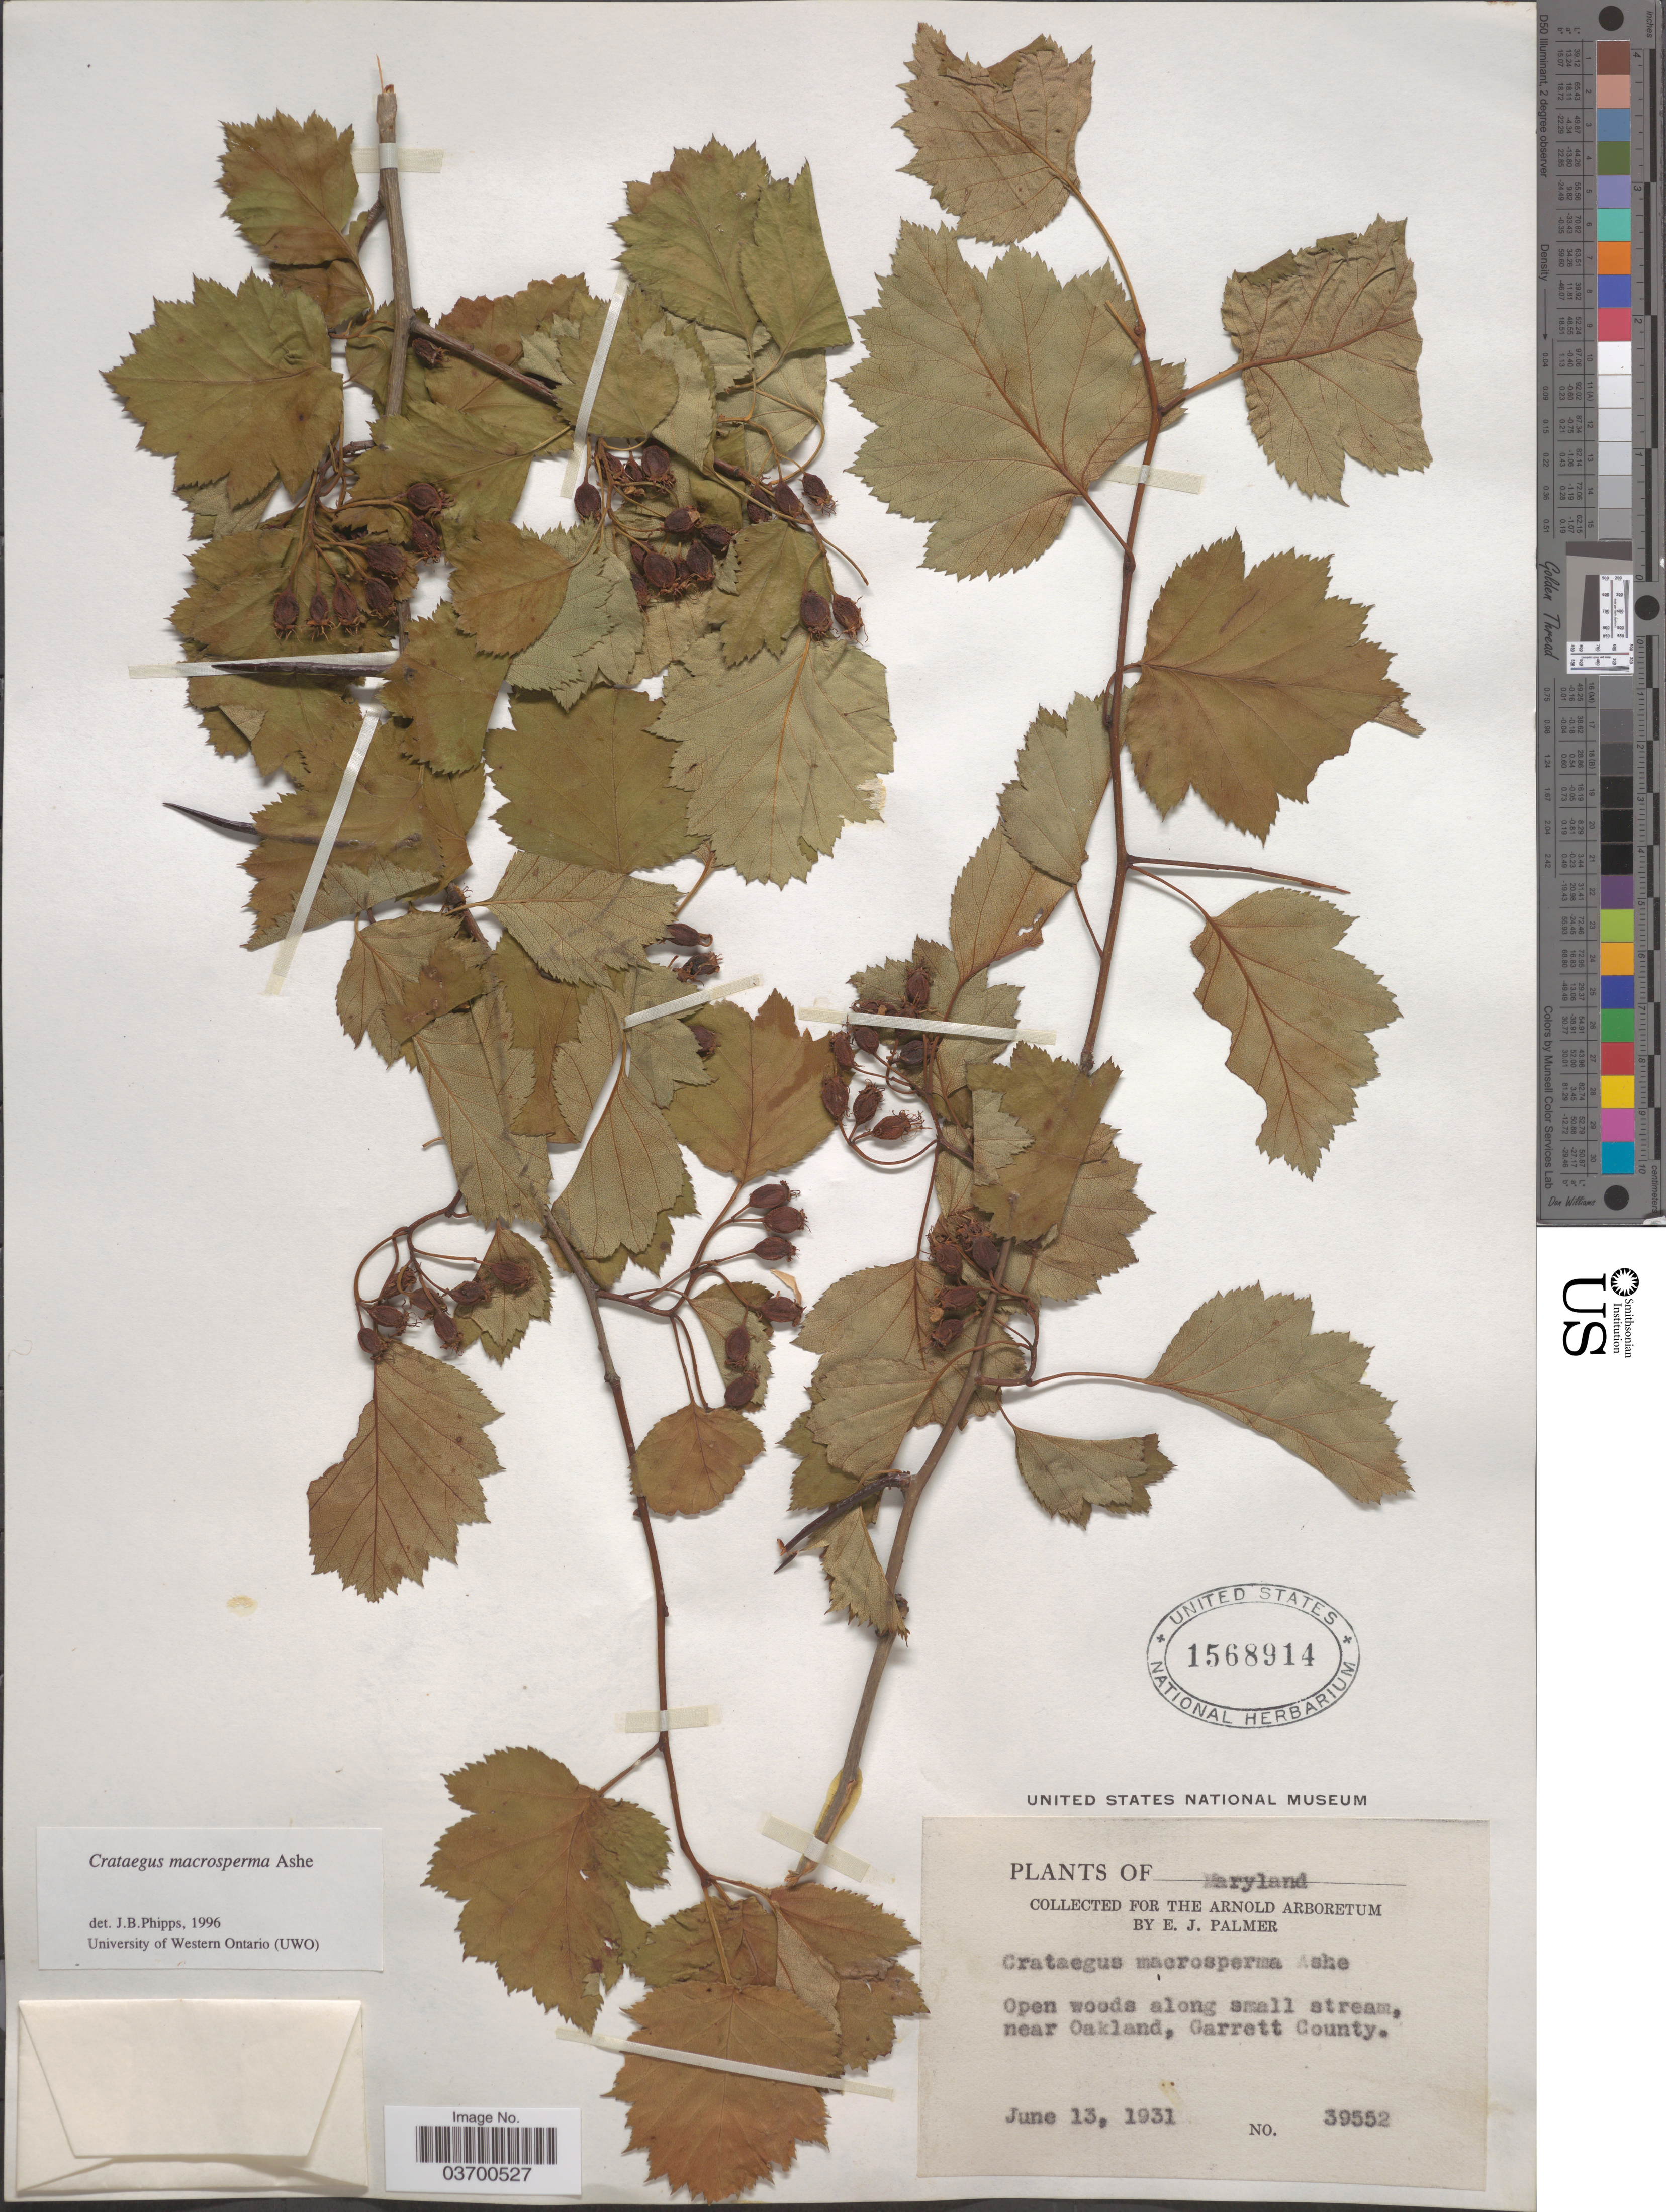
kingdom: Plantae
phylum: Tracheophyta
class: Magnoliopsida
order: Rosales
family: Rosaceae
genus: Crataegus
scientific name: Crataegus macrosperma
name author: Ashe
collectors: E. J. Palmer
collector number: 39552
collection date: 1931-06-13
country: United States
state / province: Maryland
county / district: Garrett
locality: Along small stream, near Oakland, Garrett County.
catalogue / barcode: US 1568914